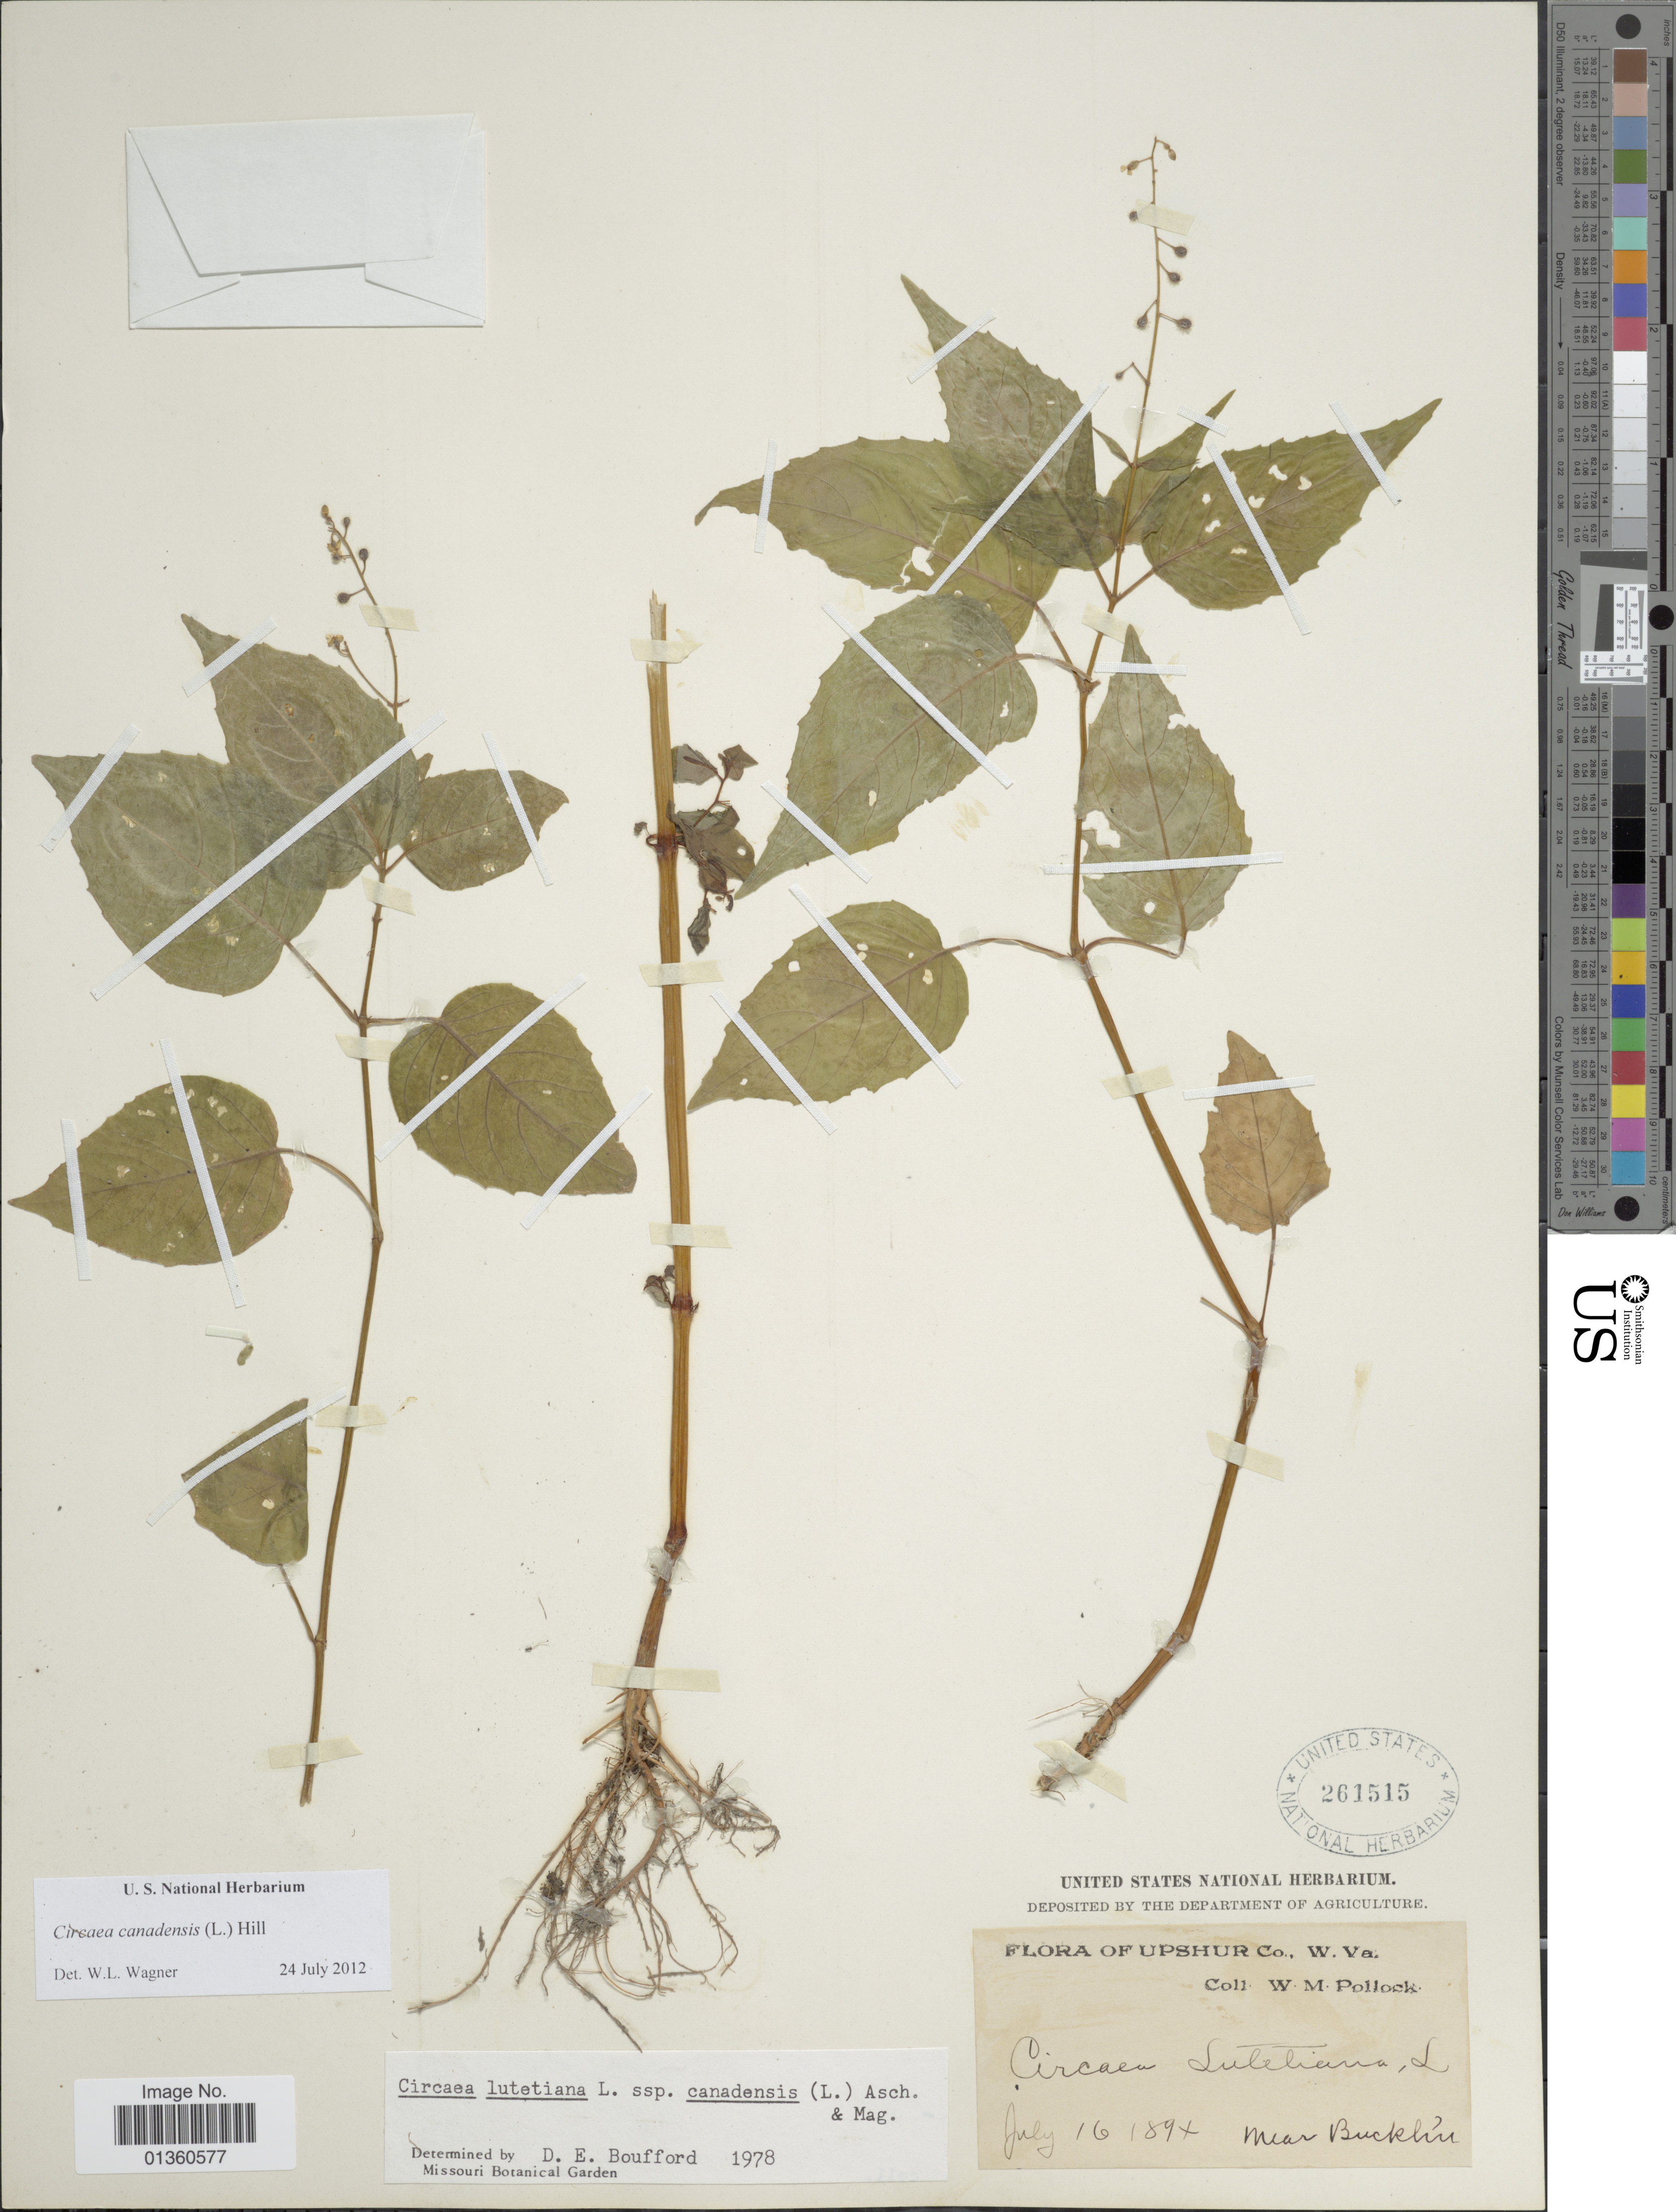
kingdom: Plantae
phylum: Tracheophyta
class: Magnoliopsida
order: Myrtales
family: Onagraceae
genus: Circaea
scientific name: Circaea canadensis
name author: (L.) Hill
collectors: W. M. Pollock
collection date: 1894-07-16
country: United States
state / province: West Virginia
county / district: Upshur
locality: Near Buckhannon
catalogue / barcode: US 261515